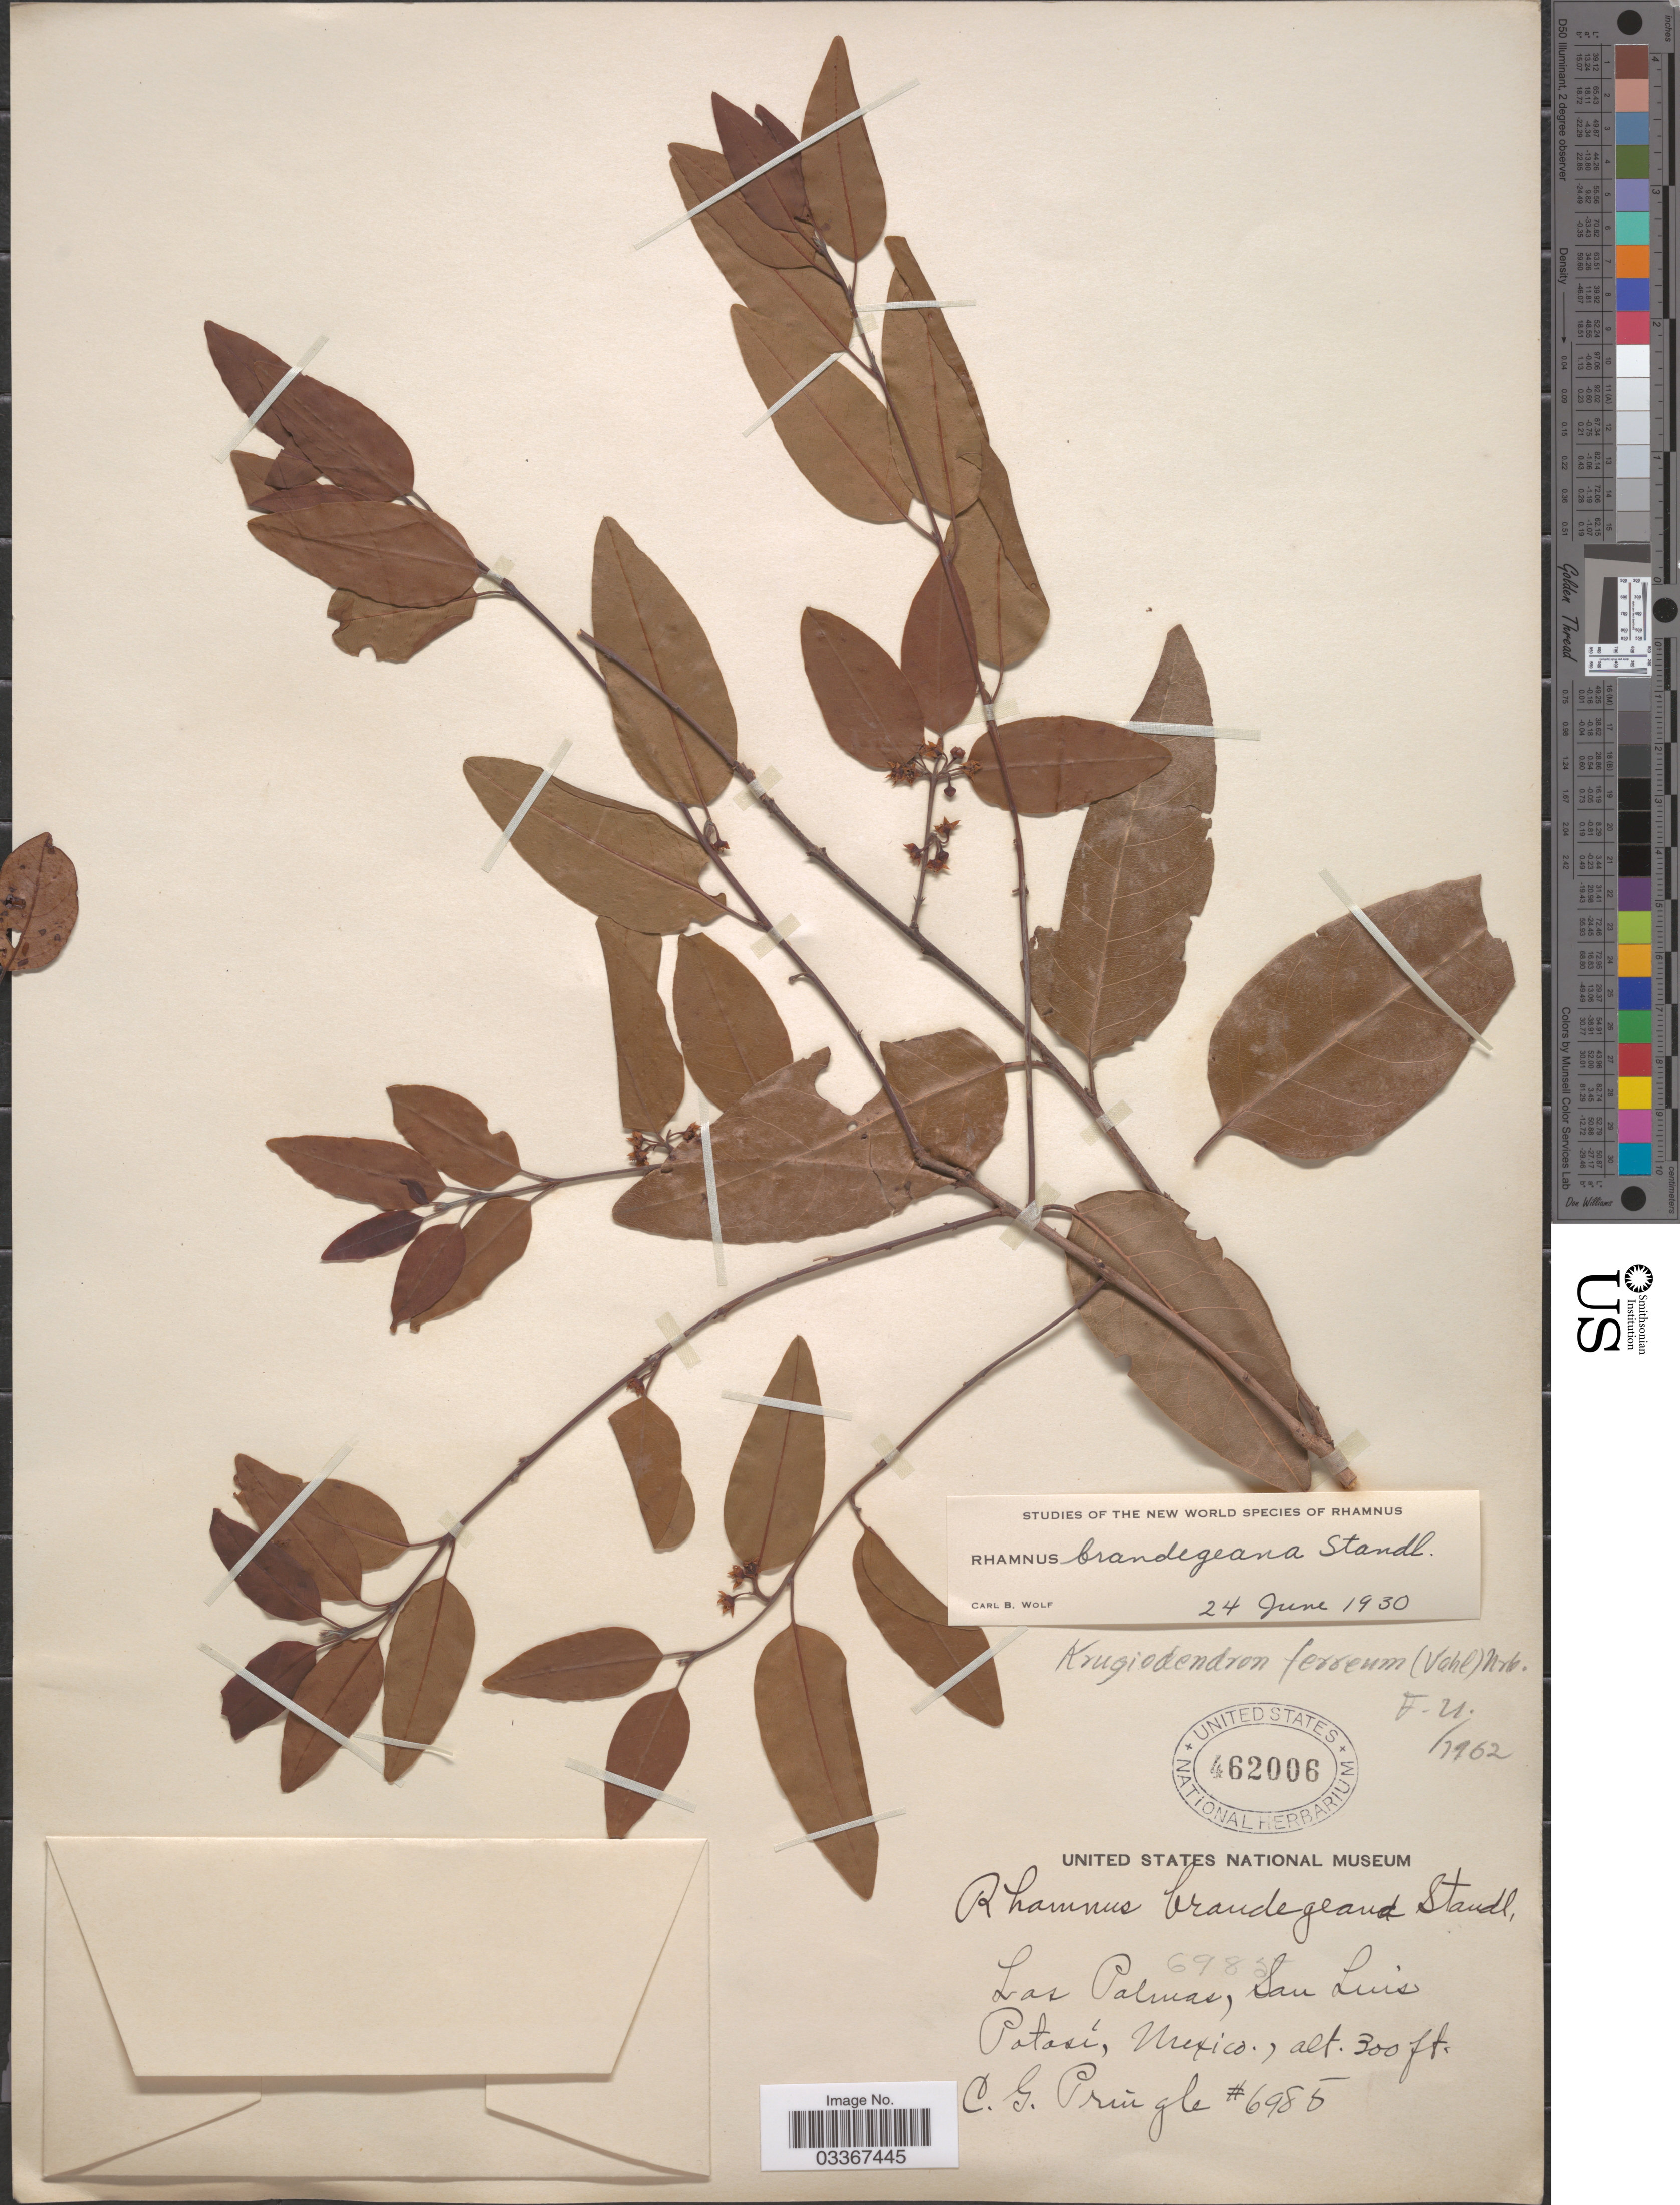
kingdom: Plantae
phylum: Tracheophyta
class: Magnoliopsida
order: Rosales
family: Rhamnaceae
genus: Krugiodendron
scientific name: Krugiodendron ferreum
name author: (Vahl) Urb.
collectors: C. G. Pringle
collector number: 6985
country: Mexico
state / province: San Luis Potosí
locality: Las Palmas.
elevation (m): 91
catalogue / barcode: US 462006